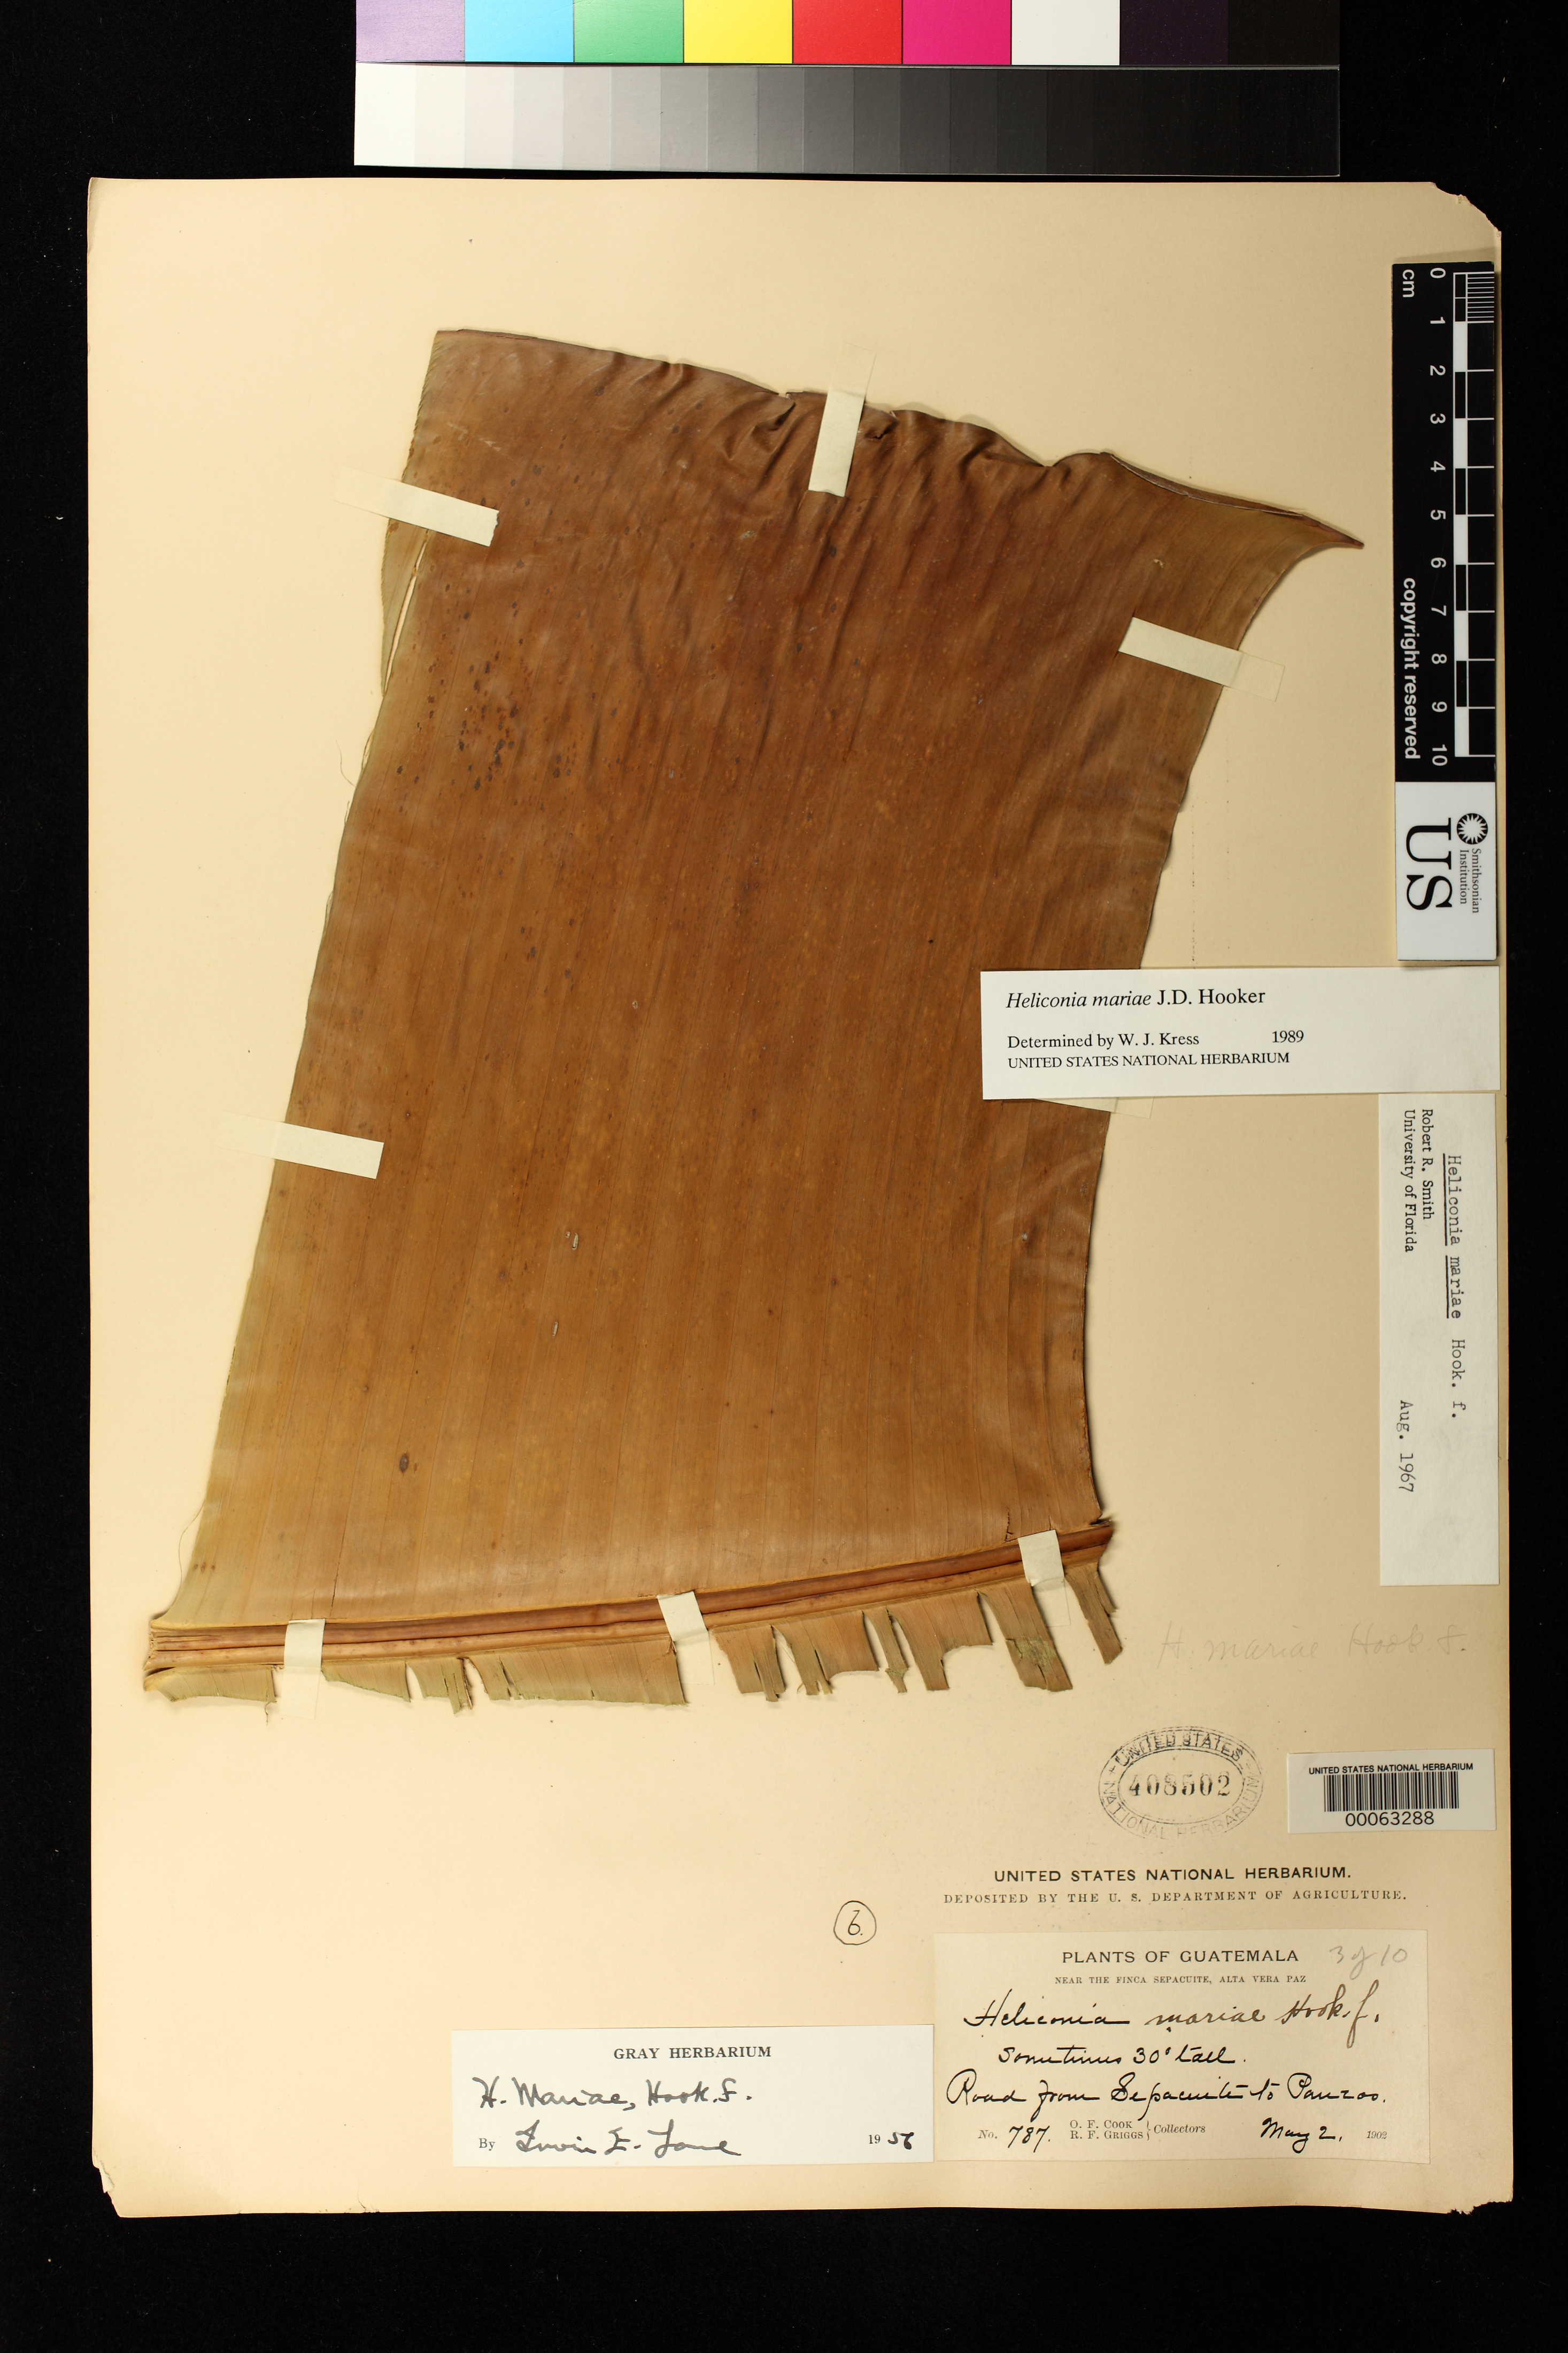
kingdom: Plantae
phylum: Tracheophyta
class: Liliopsida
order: Zingiberales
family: Heliconiaceae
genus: Heliconia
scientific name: Heliconia mariae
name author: Hook. f.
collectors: O. F. Cook & R. F. Griggs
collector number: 787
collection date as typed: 02 May 1902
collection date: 1902-05-02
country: Guatemala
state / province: Alta Verapaz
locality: Near the Finca Sepacuite; road from Sepacuite to Panzos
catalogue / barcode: US 408502